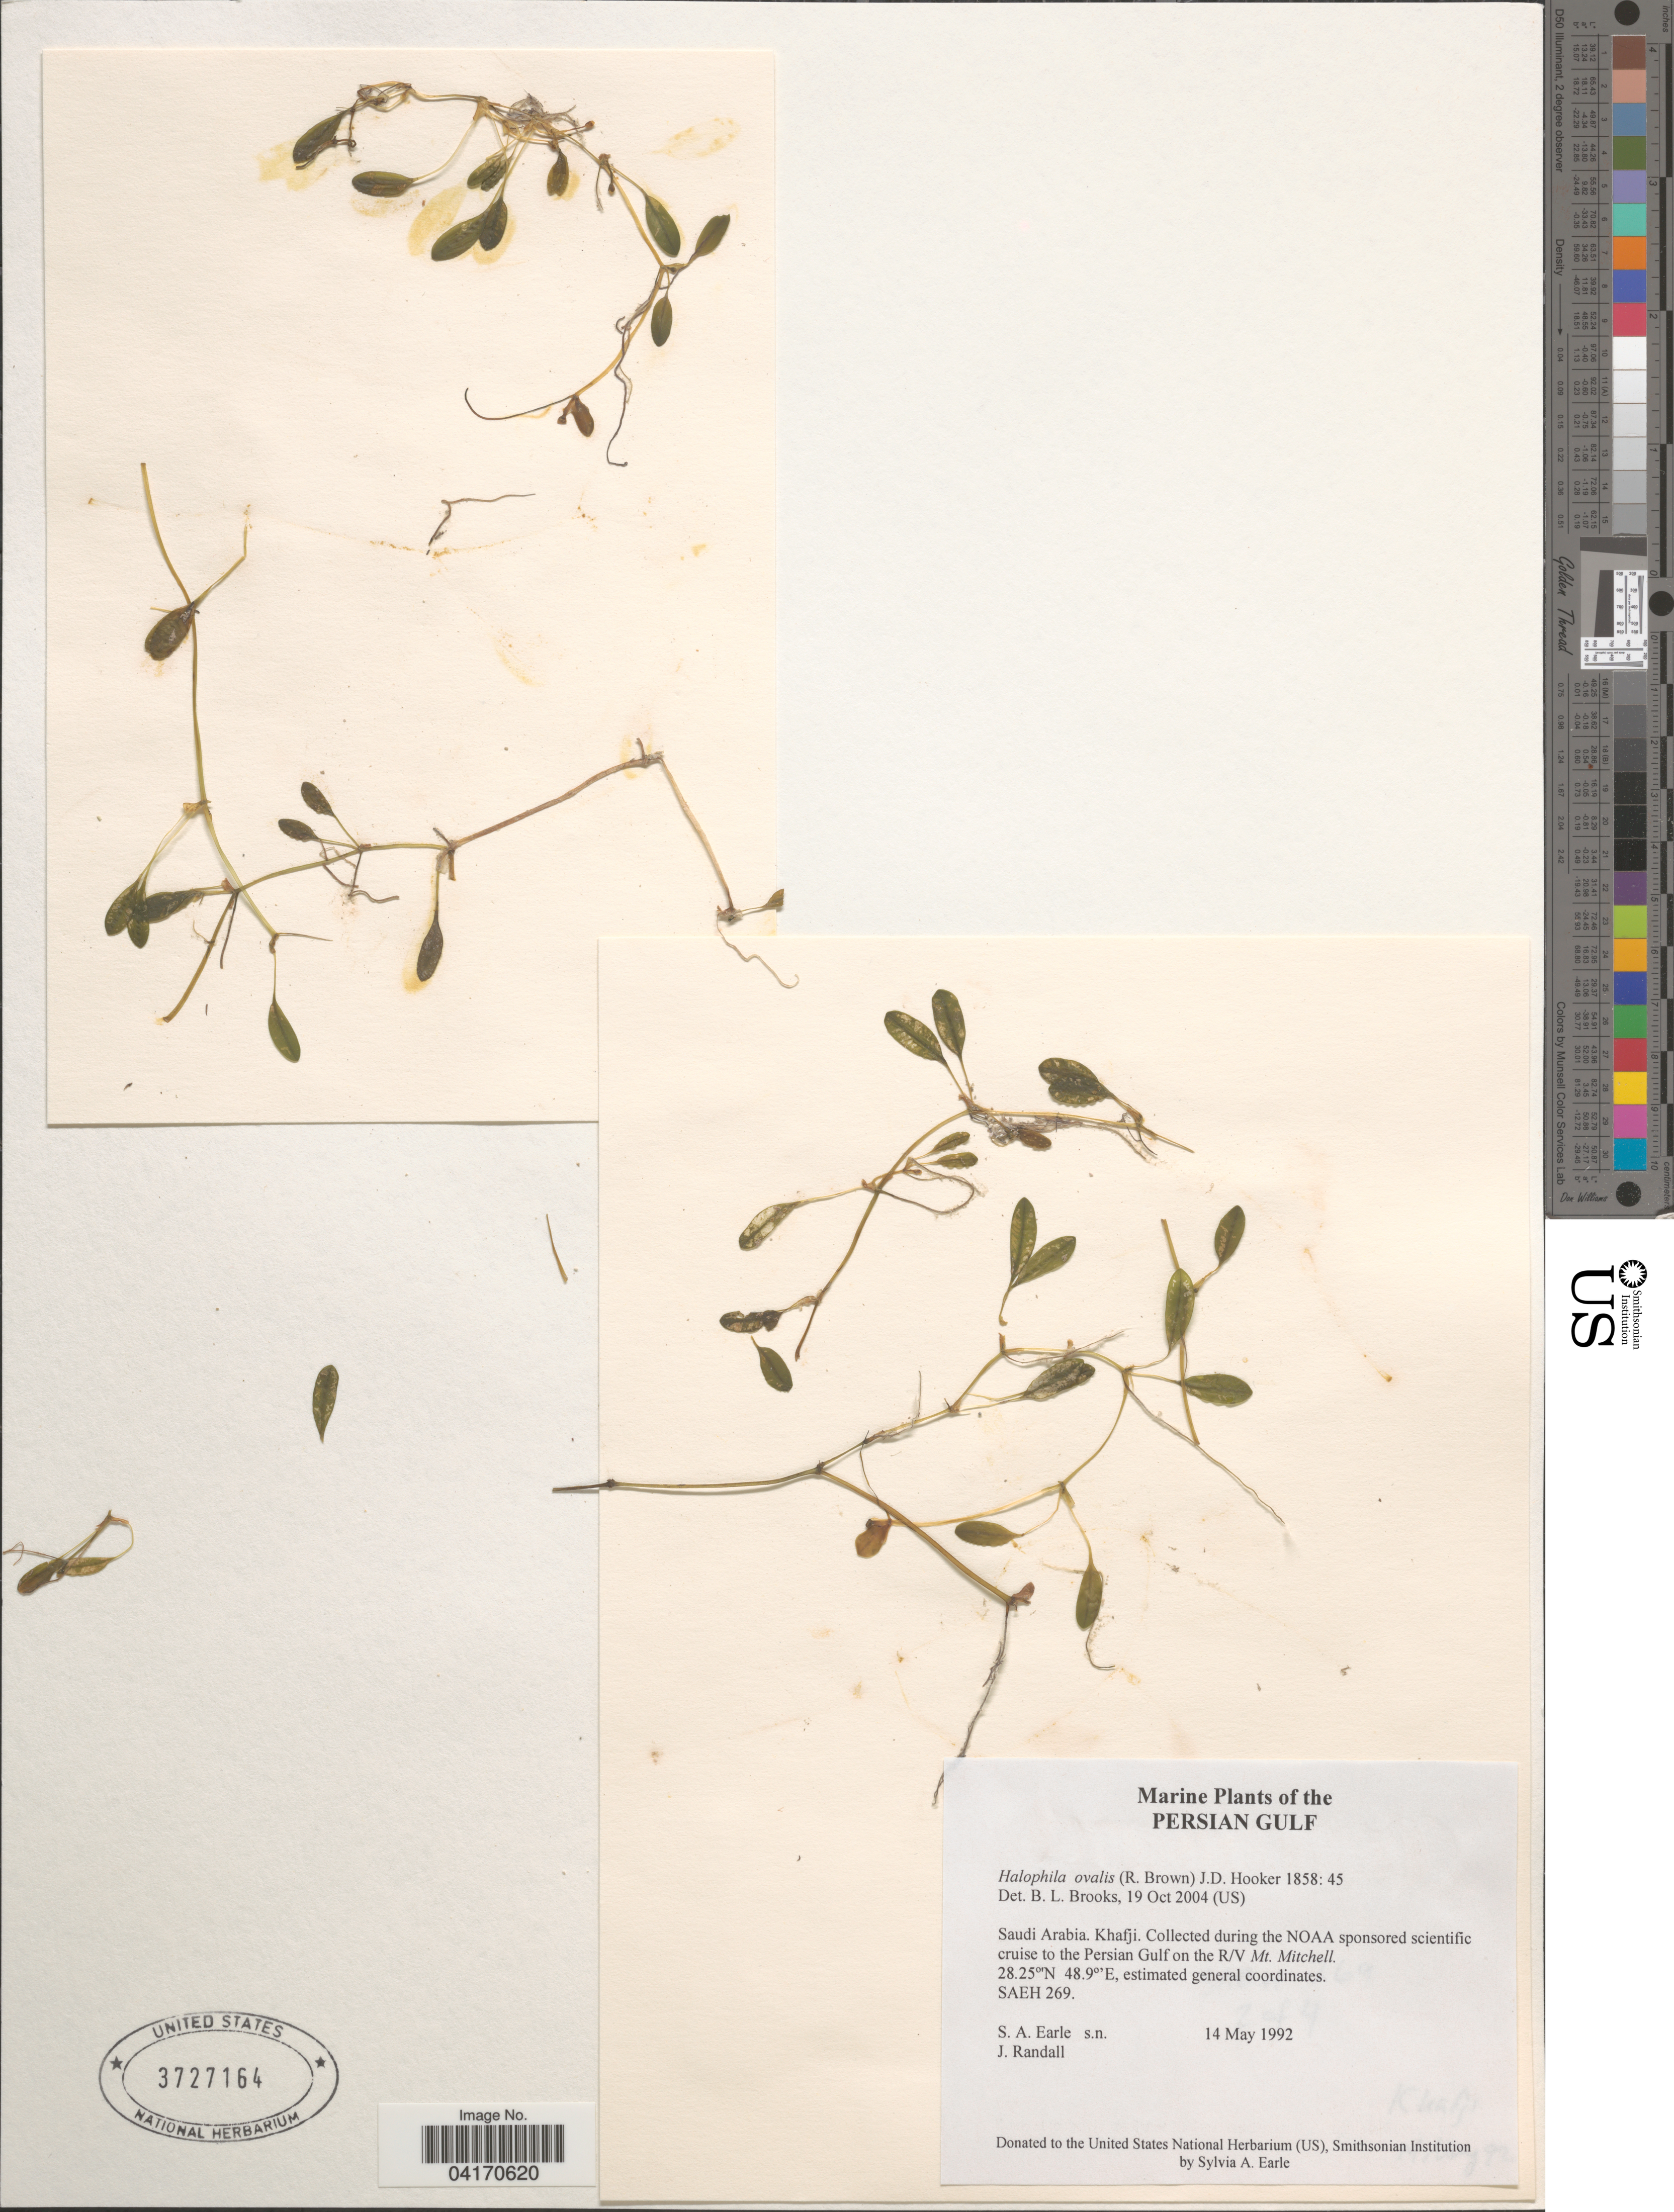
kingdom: Plantae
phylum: Tracheophyta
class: Liliopsida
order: Alismatales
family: Hydrocharitaceae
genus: Halophila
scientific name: Halophila ovalis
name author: (R. Br.) Hook. f.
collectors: S. A. Earle & J. Randall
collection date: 1992-05-14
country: Saudi Arabia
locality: Persian Gulf. Khafji. During the NOAA sponsored scientific cruise to the Persian Gulf on the R/V Mt. Mitchell. SAEH 269.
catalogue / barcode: US 3727164